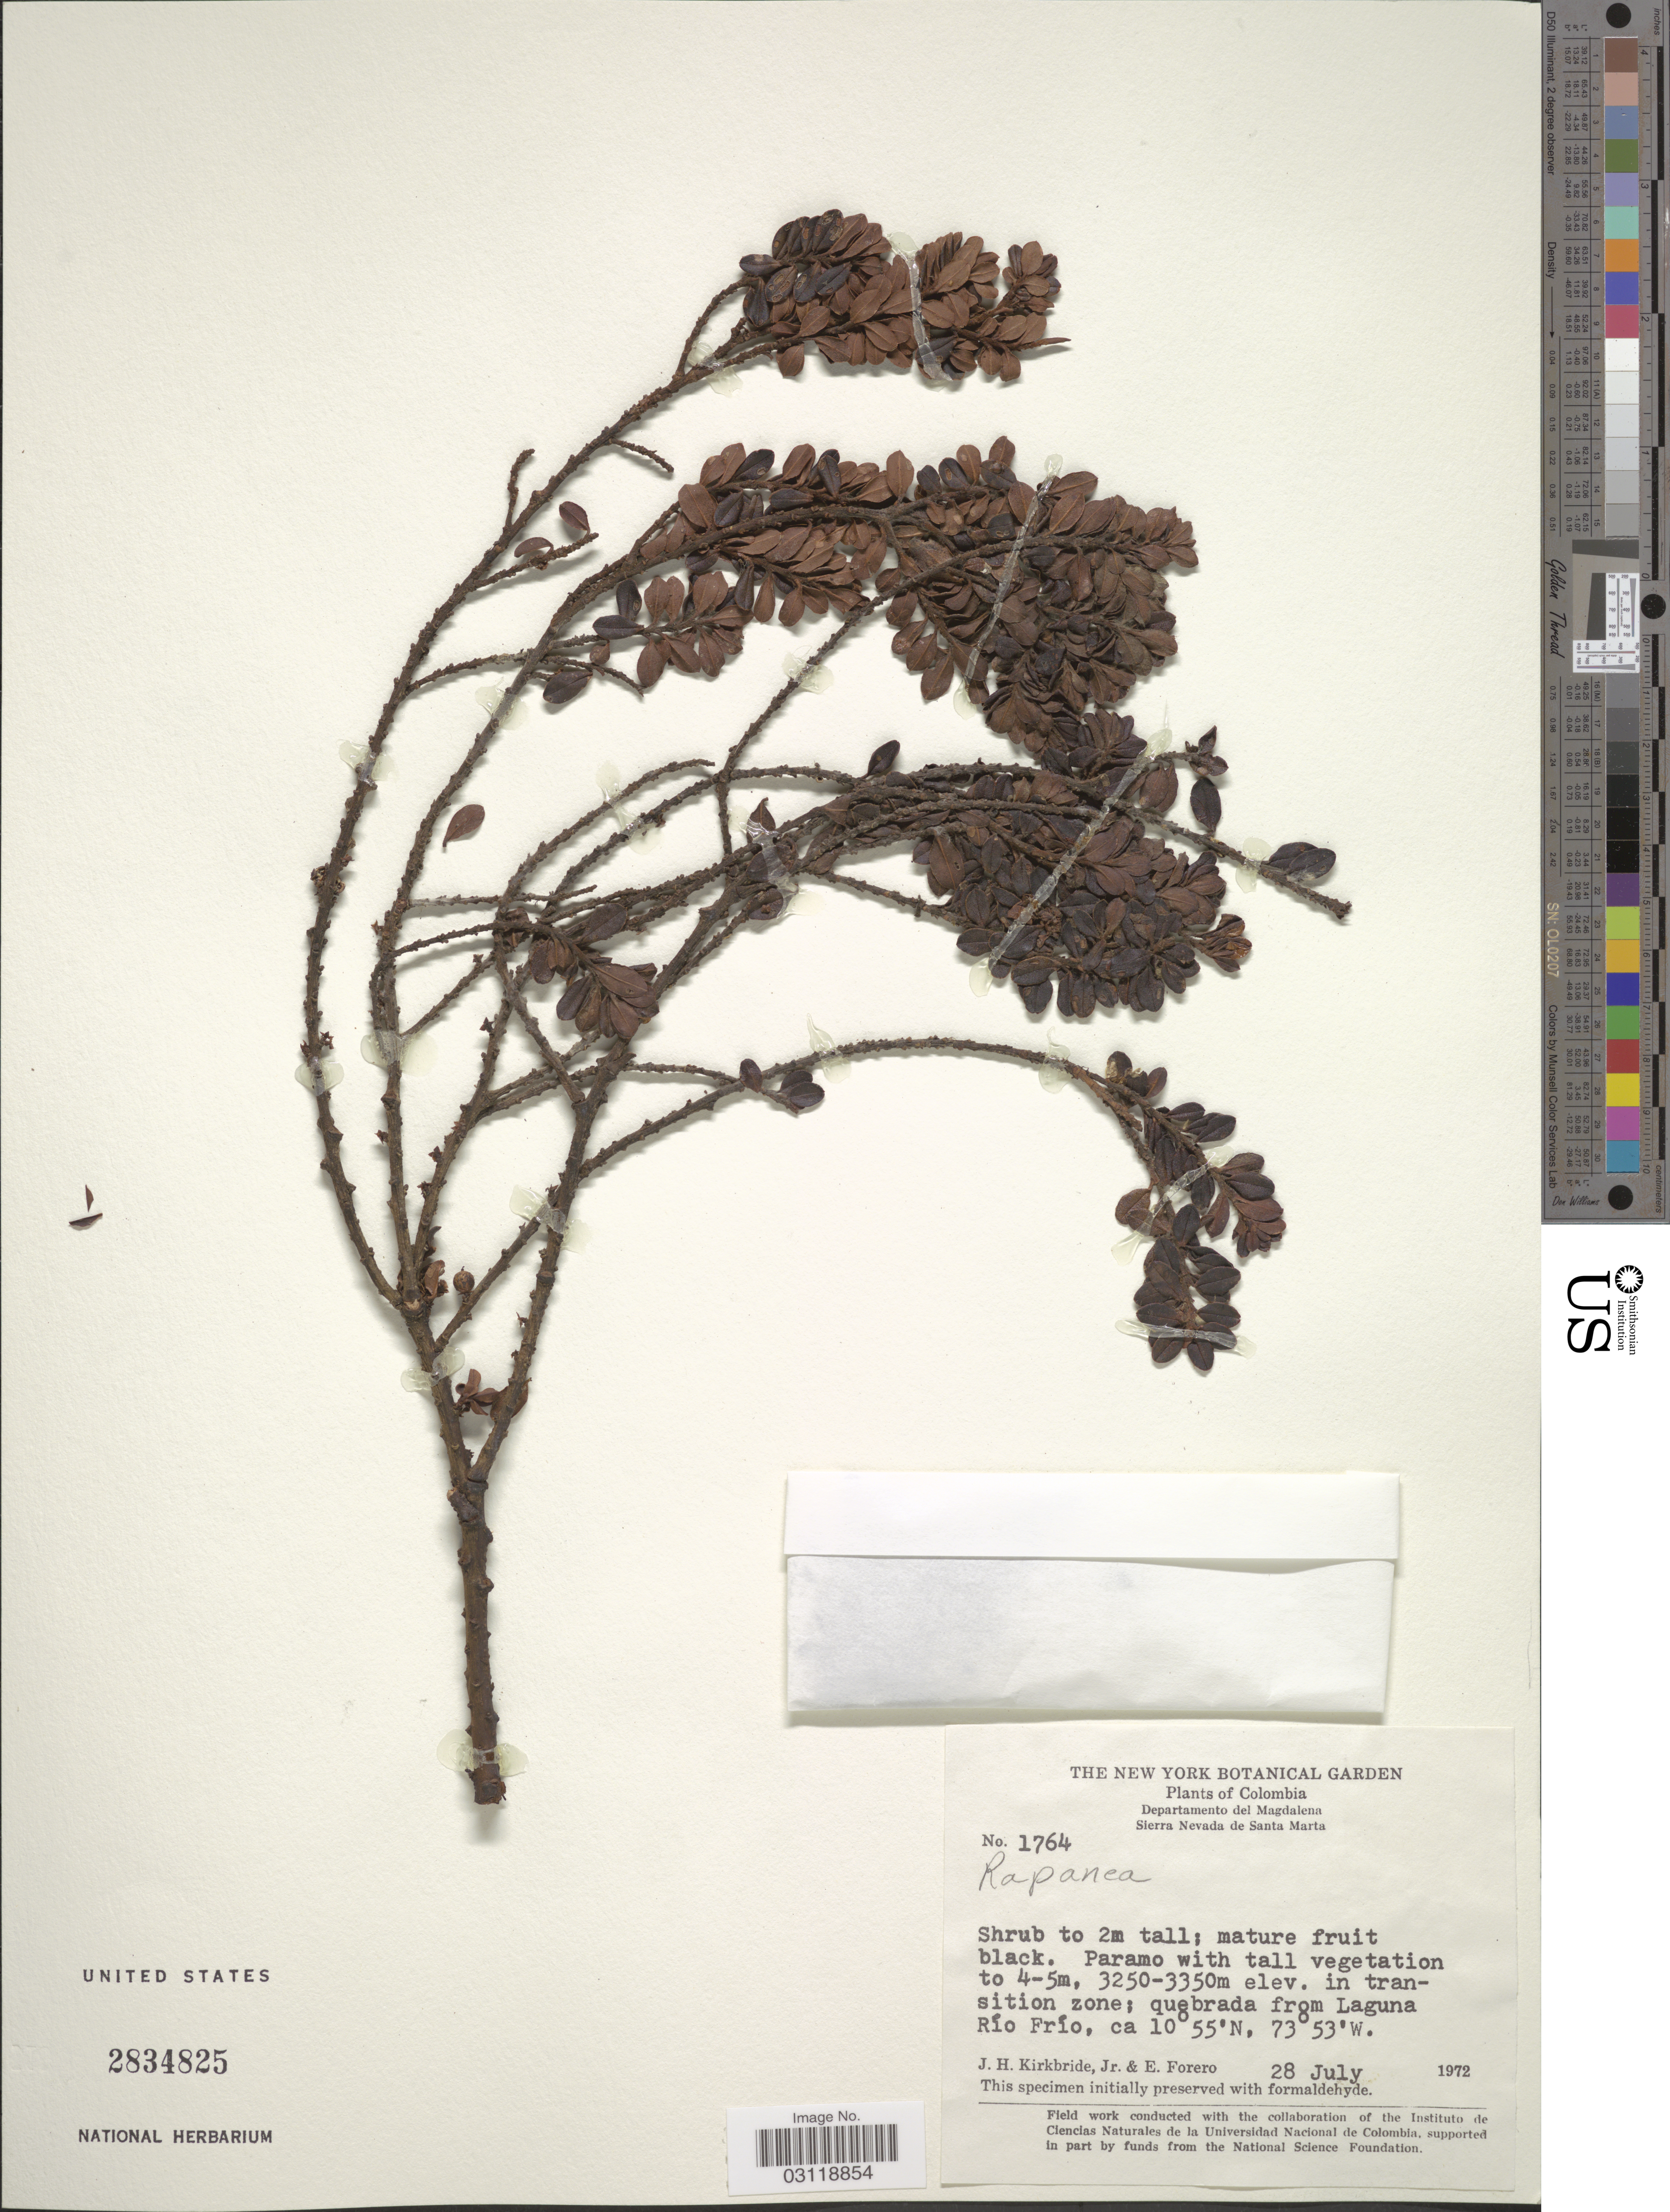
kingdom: Plantae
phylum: Tracheophyta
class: Magnoliopsida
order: Ericales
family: Primulaceae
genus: Rapanea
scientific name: Rapanea sp.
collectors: J. H. Kirkbride & E. Forero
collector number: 1764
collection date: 1972-07-28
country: Colombia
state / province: Magdalena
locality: Departamento del Magdalena. Sierra Nevada de Santa Marta. Quebrada from Laguna Río Frío.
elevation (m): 3250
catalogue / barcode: US 2834825